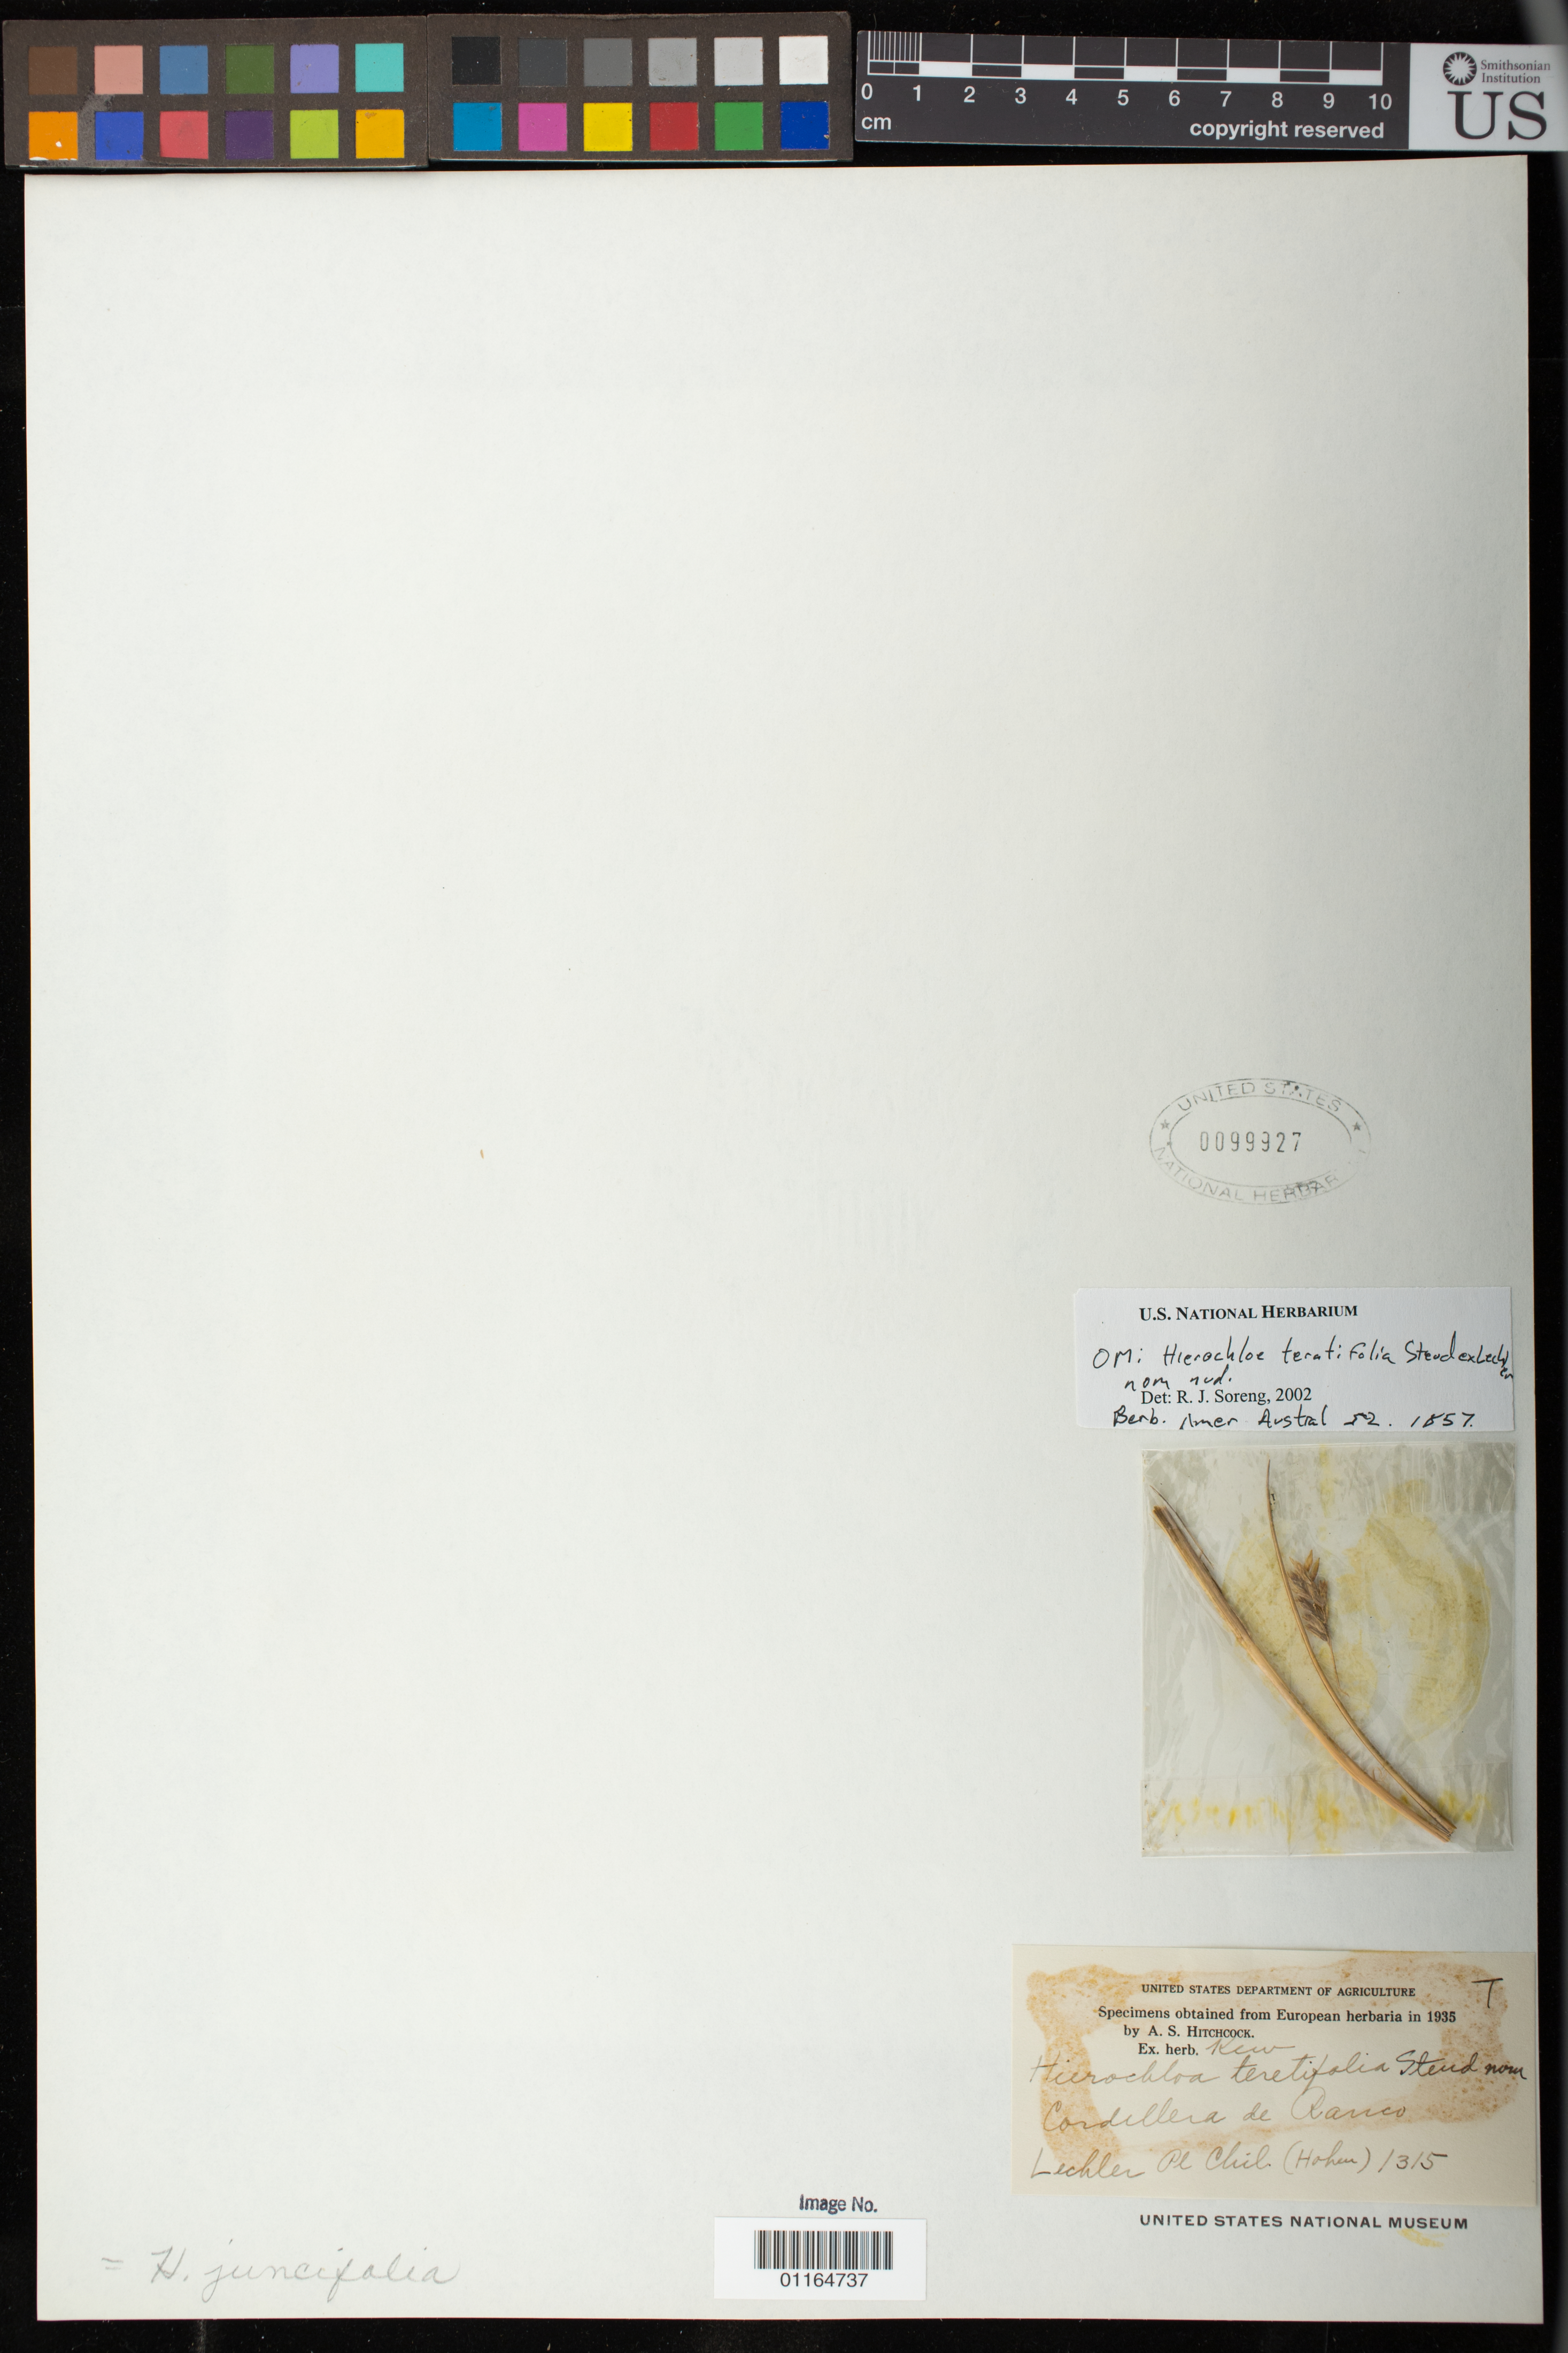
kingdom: Plantae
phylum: Tracheophyta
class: Liliopsida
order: Poales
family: Poaceae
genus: Hierochloe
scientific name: Hierochloe teretifolia Steud. ex Lechler, nom. nud.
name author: Steud. ex Lech.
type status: Voucher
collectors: W. Lechler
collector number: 1315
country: Chile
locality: Cordillera de Ranco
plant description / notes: Fragmentary material of type specimen ex herb. Kew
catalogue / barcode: US 99927